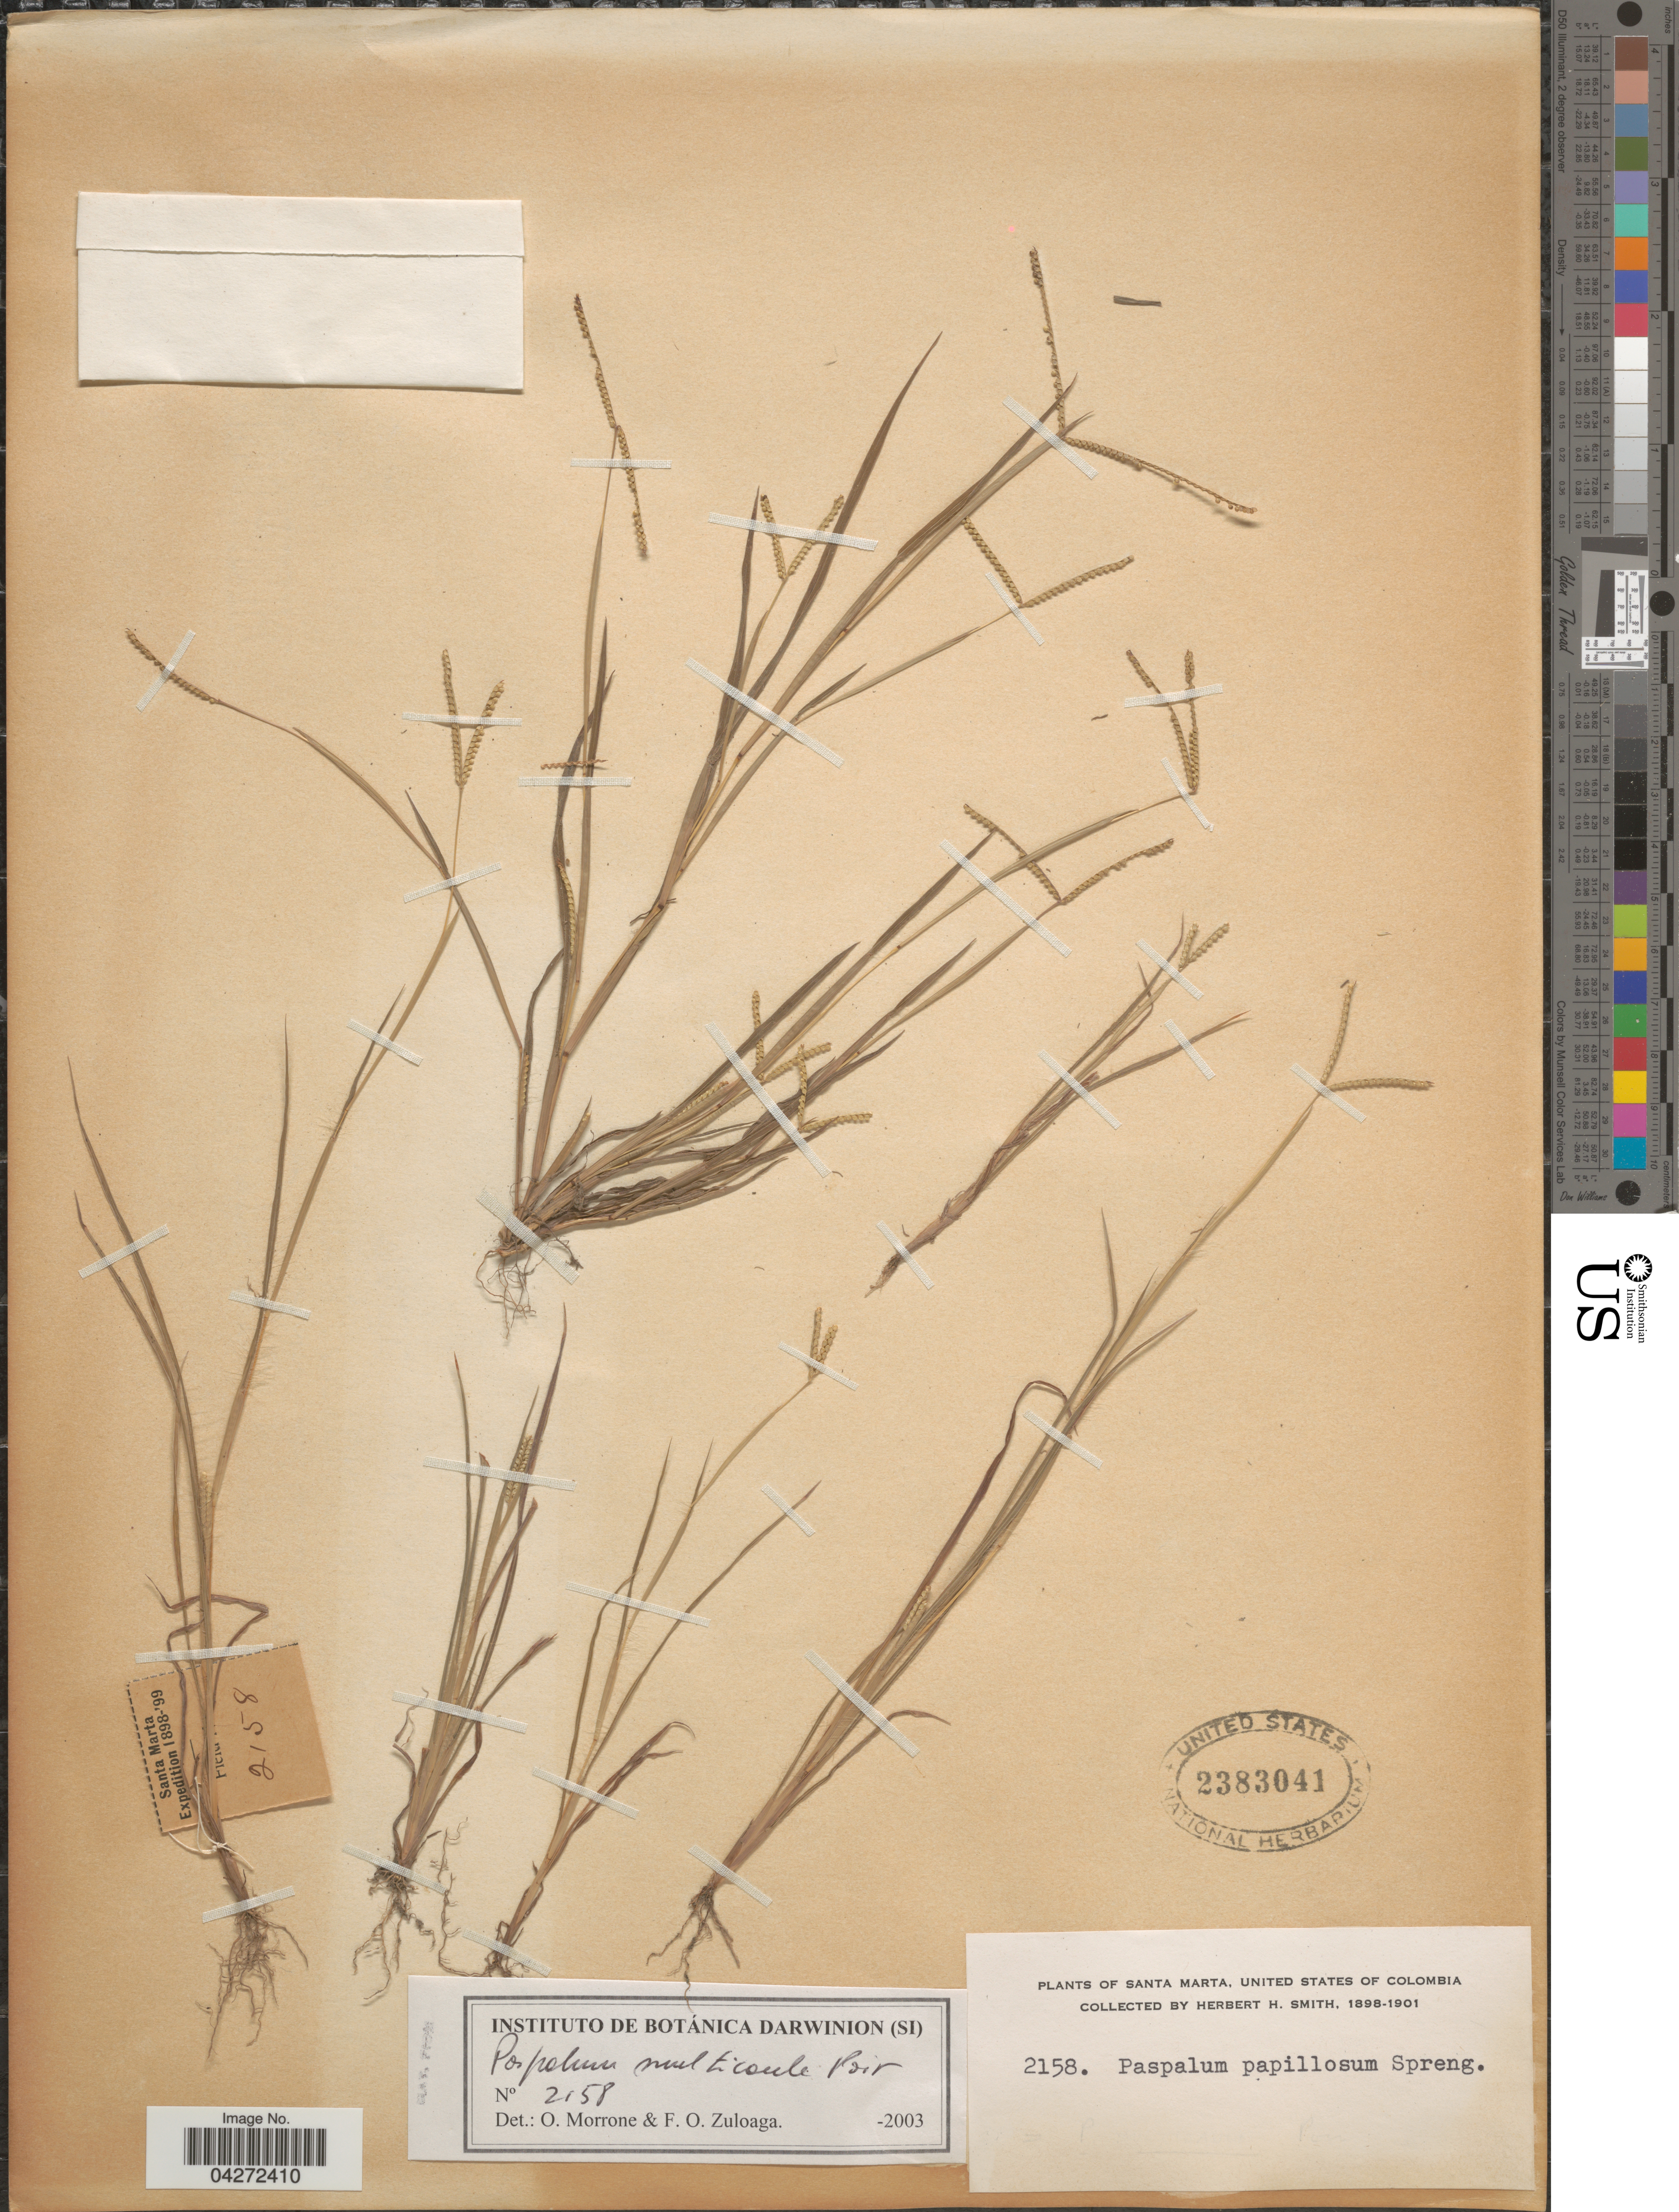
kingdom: Plantae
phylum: Tracheophyta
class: Liliopsida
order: Poales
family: Poaceae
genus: Paspalum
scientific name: Paspalum multicaule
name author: Poir.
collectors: Herbert H. Smith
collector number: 2158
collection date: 1898/1901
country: Colombia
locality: Santa Marta, United States of Colombia.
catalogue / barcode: US 2383041